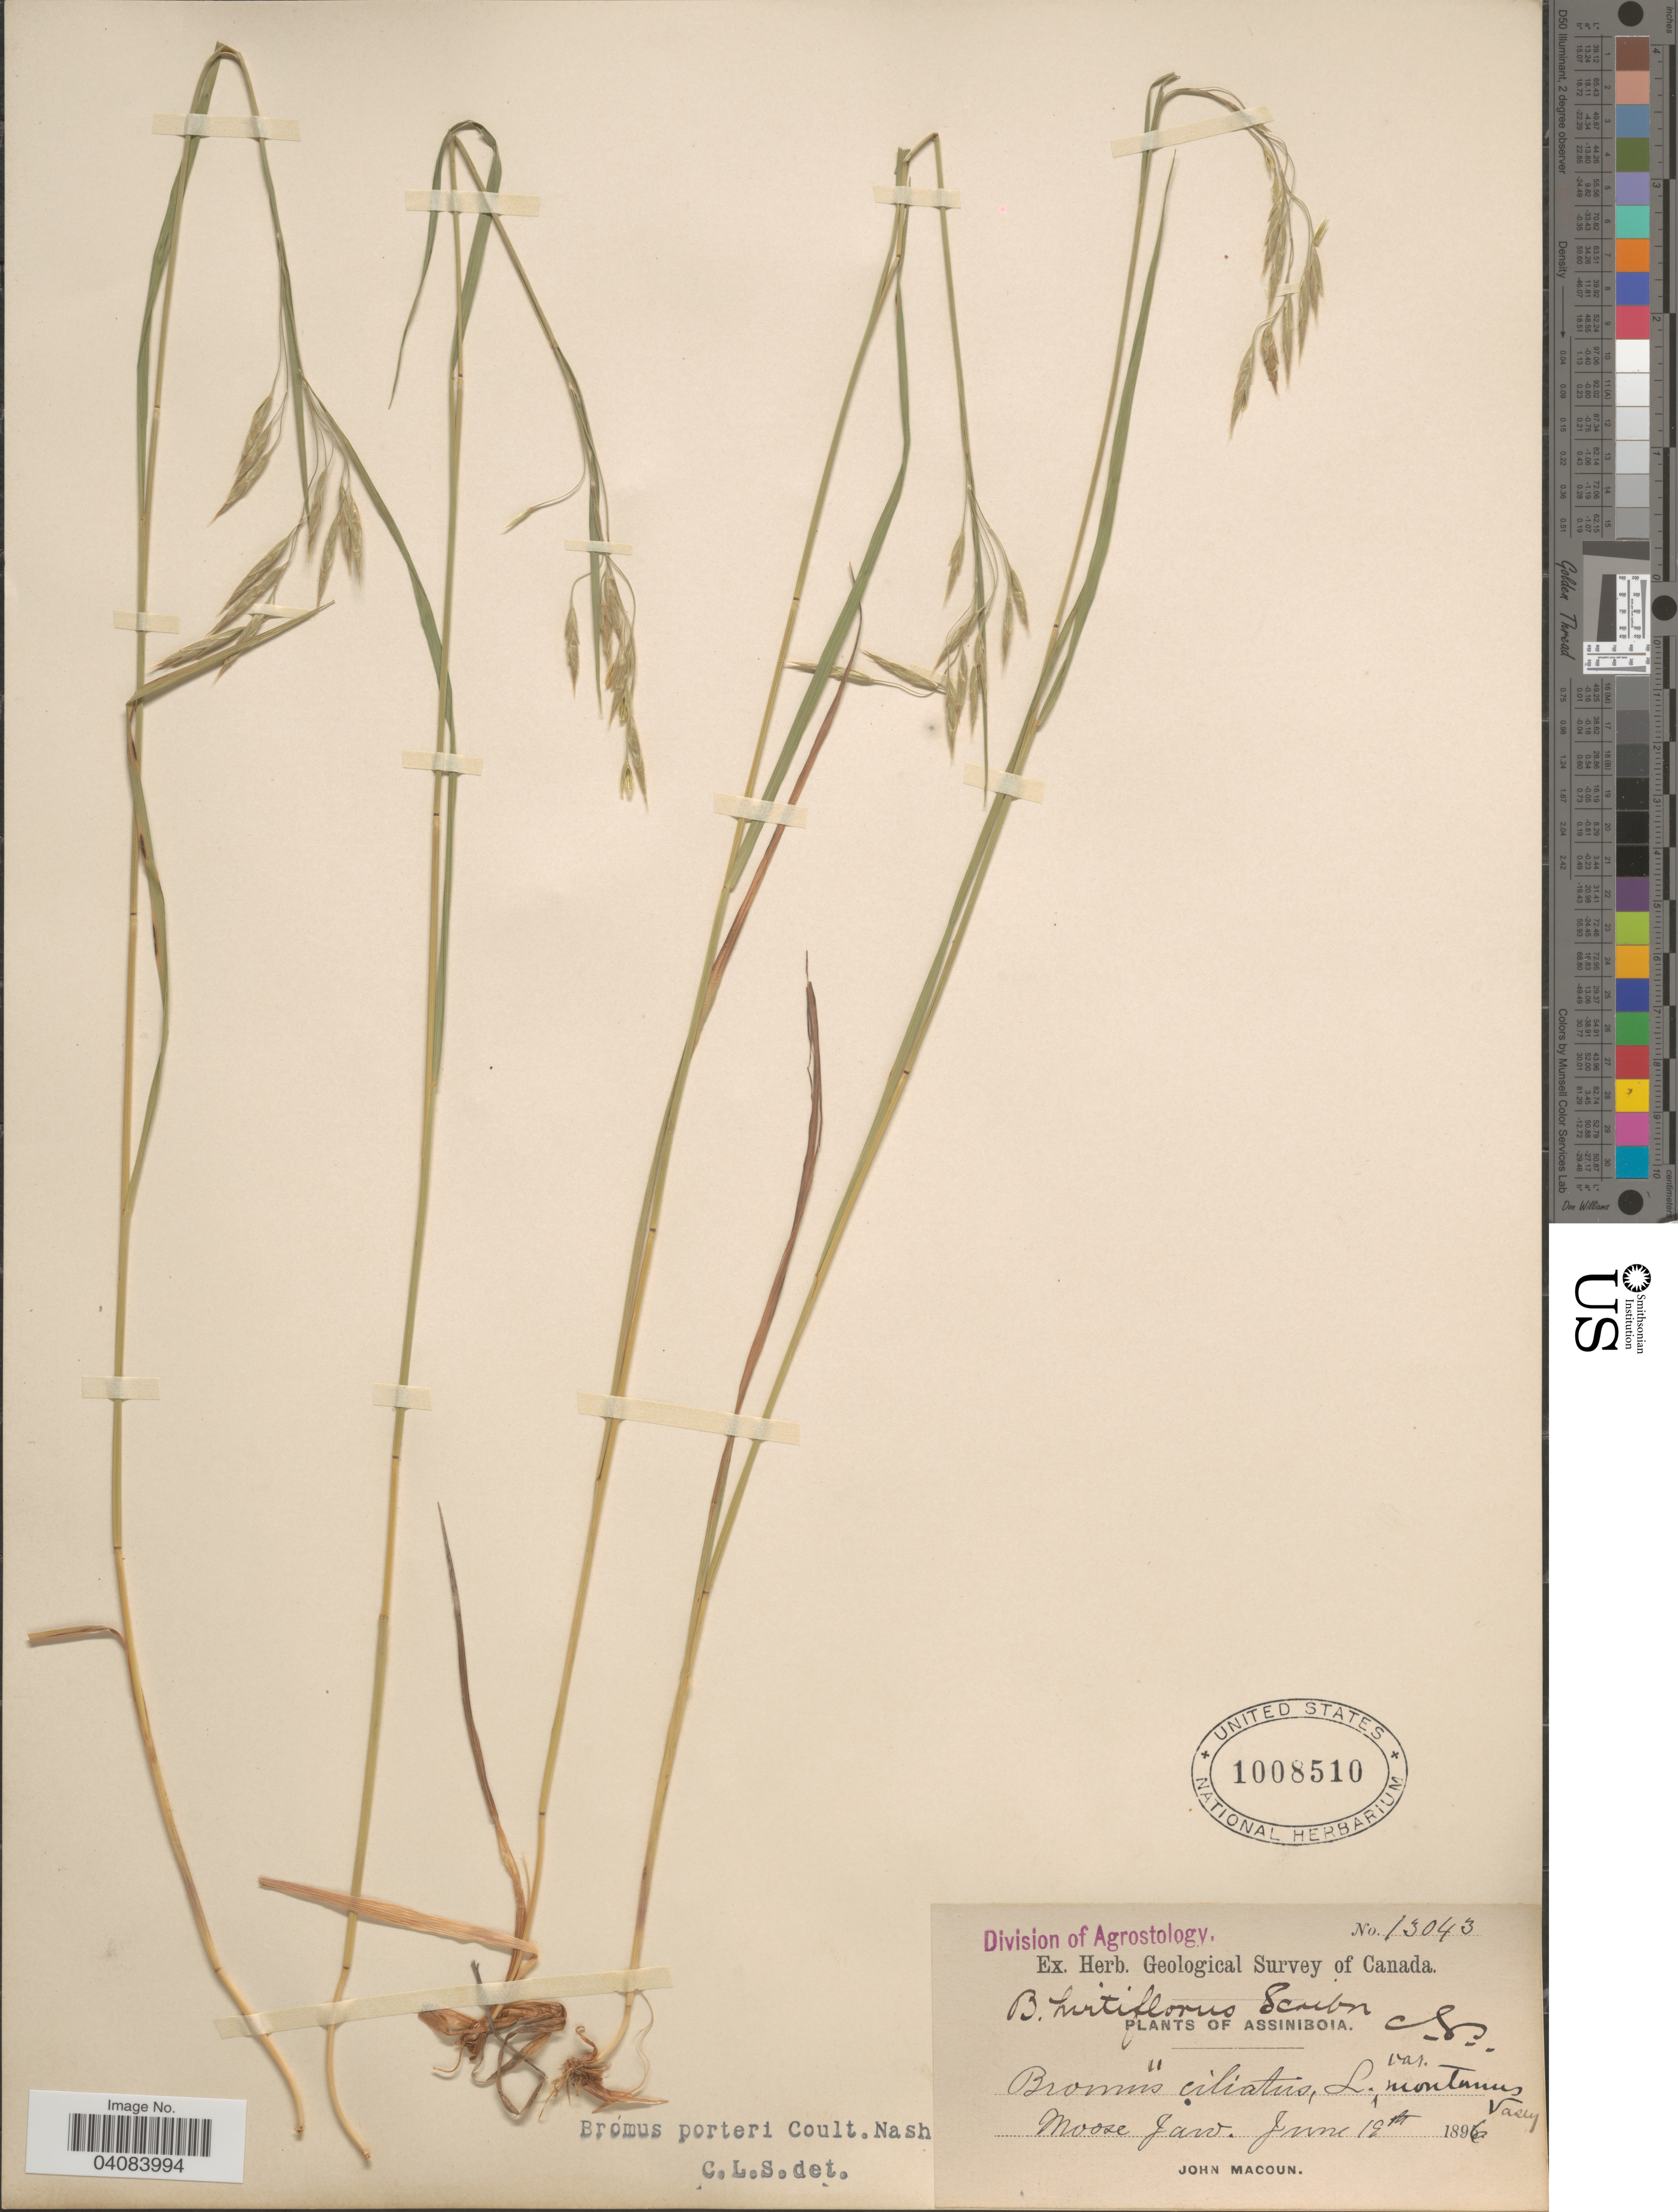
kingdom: Plantae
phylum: Tracheophyta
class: Liliopsida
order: Poales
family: Poaceae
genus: Bromus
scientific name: Bromus porteri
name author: (J.M. Coult.) Nash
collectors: J. Macoun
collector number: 13043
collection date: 1896-06-19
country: Canada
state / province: Saskatchewan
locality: Herb. Geological Survey of Canada. Assiniboia. Moose Jaw.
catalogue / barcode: US 1008510